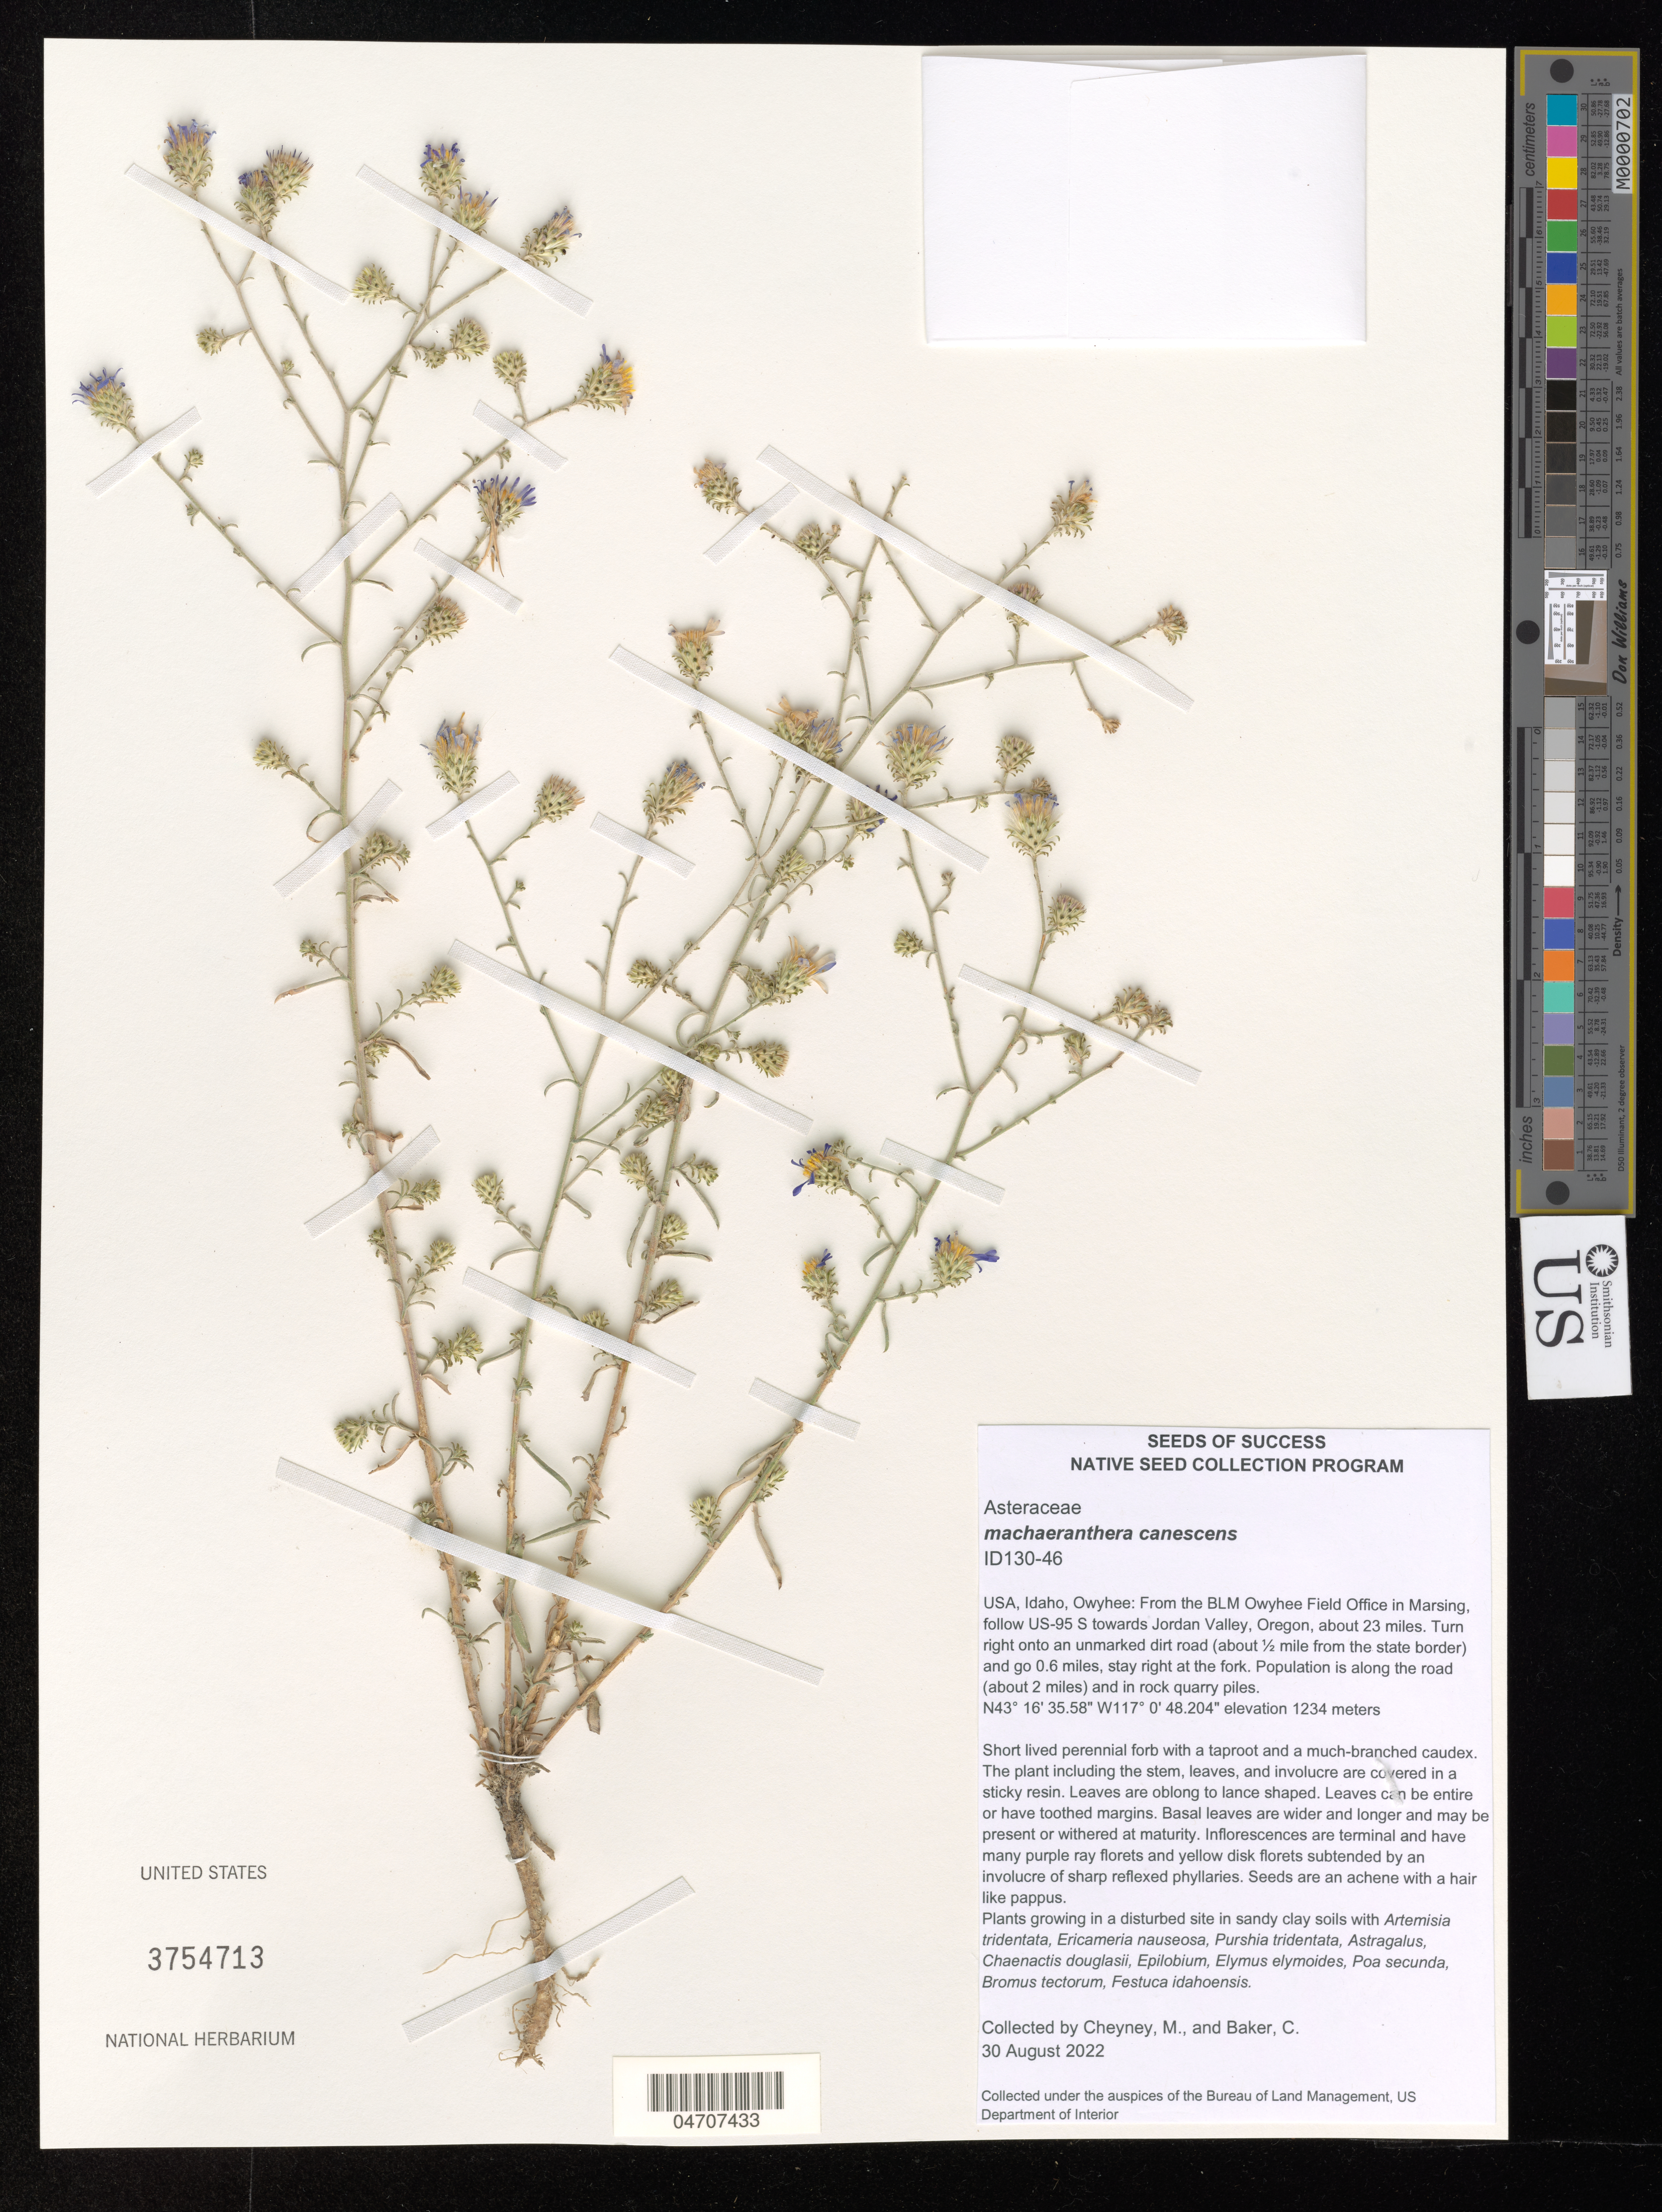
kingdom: Plantae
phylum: Tracheophyta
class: Magnoliopsida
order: Asterales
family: Asteraceae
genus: Machaeranthera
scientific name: Machaeranthera canescens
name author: (Pursh) A. Gray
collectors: M. Cheyney & C. Baker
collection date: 2022-08-30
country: United States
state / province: Idaho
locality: Owyhee: From the BLM Owyhee Field Office in Marsing, follow US-95 S towards Jordan Valley, Oregon, about 23 miles. Turn right onto an unmarked dirt road (about ½ mile from the state border) and go 0.6 miles, stay right at the fork. Population is along the road (about 2 miles) and in rock quarry piles.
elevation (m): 1234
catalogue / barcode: US 3754713